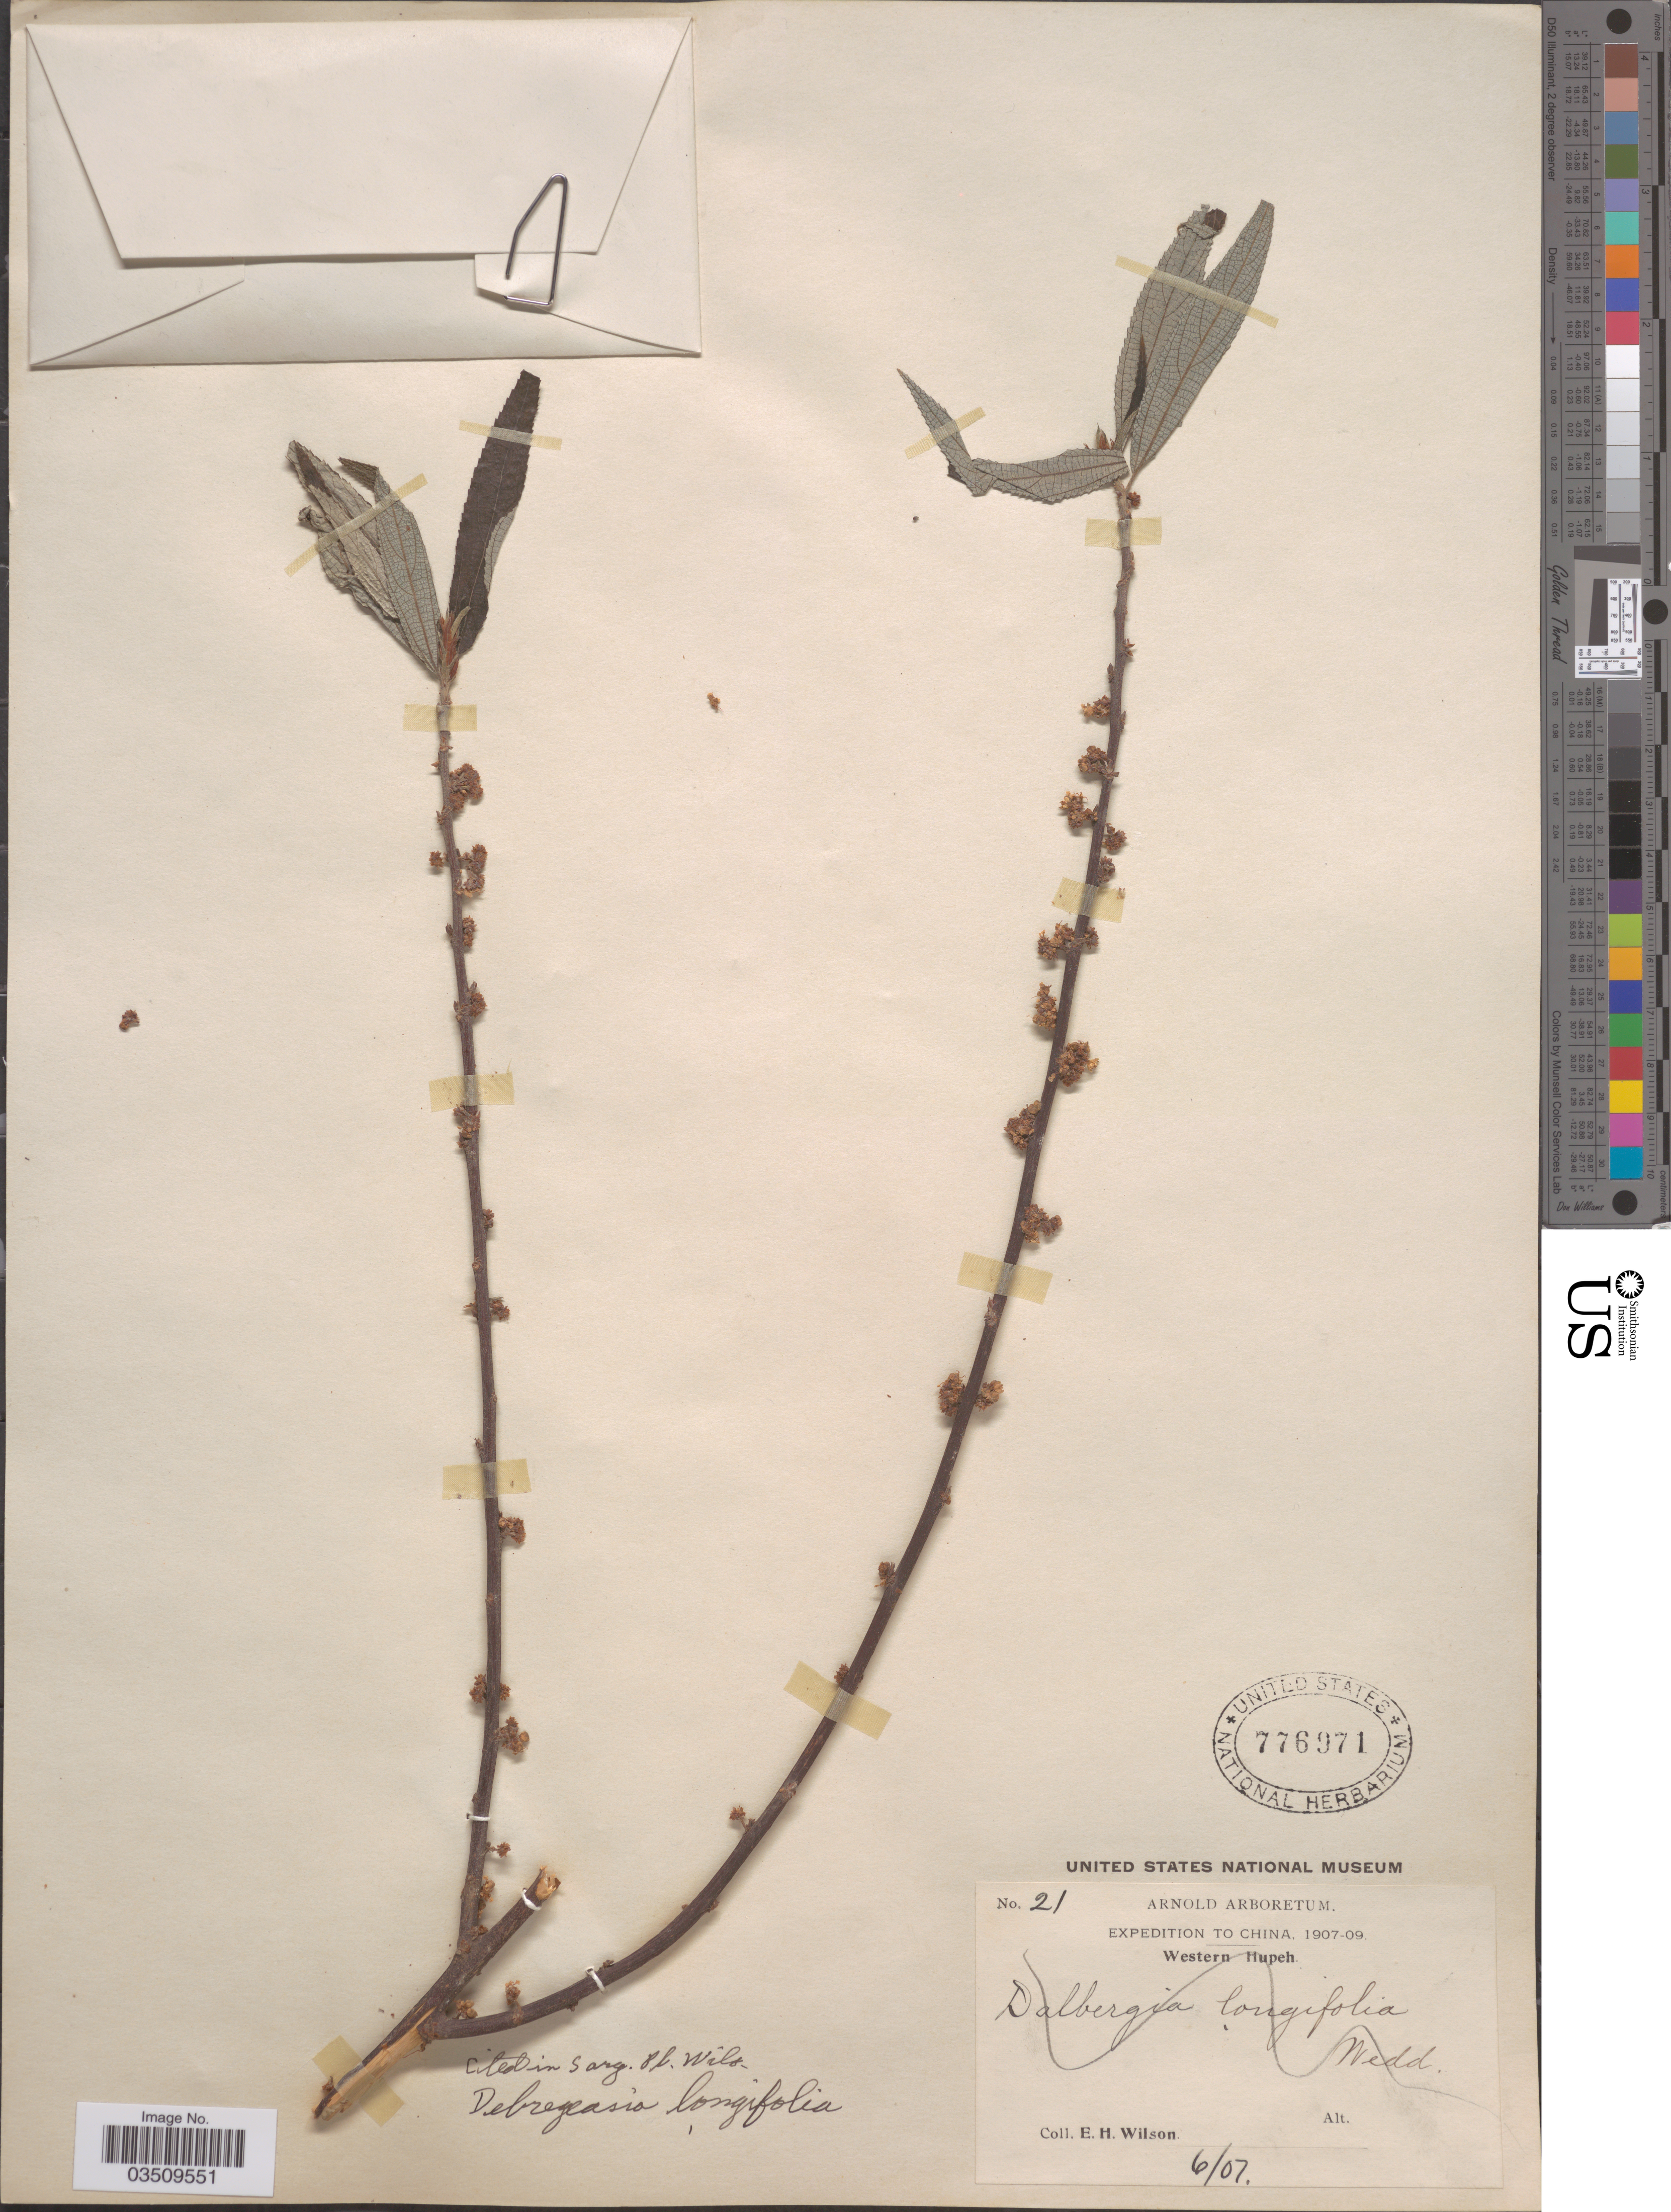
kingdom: Plantae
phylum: Tracheophyta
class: Magnoliopsida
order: Rosales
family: Urticaceae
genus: Debregeasia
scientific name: Debregeasia longifolia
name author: (Burm. f.) Wedd.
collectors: E. Wilson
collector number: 21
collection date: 1907-06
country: China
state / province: Hubei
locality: Western Hupeh.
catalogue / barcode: US 776971